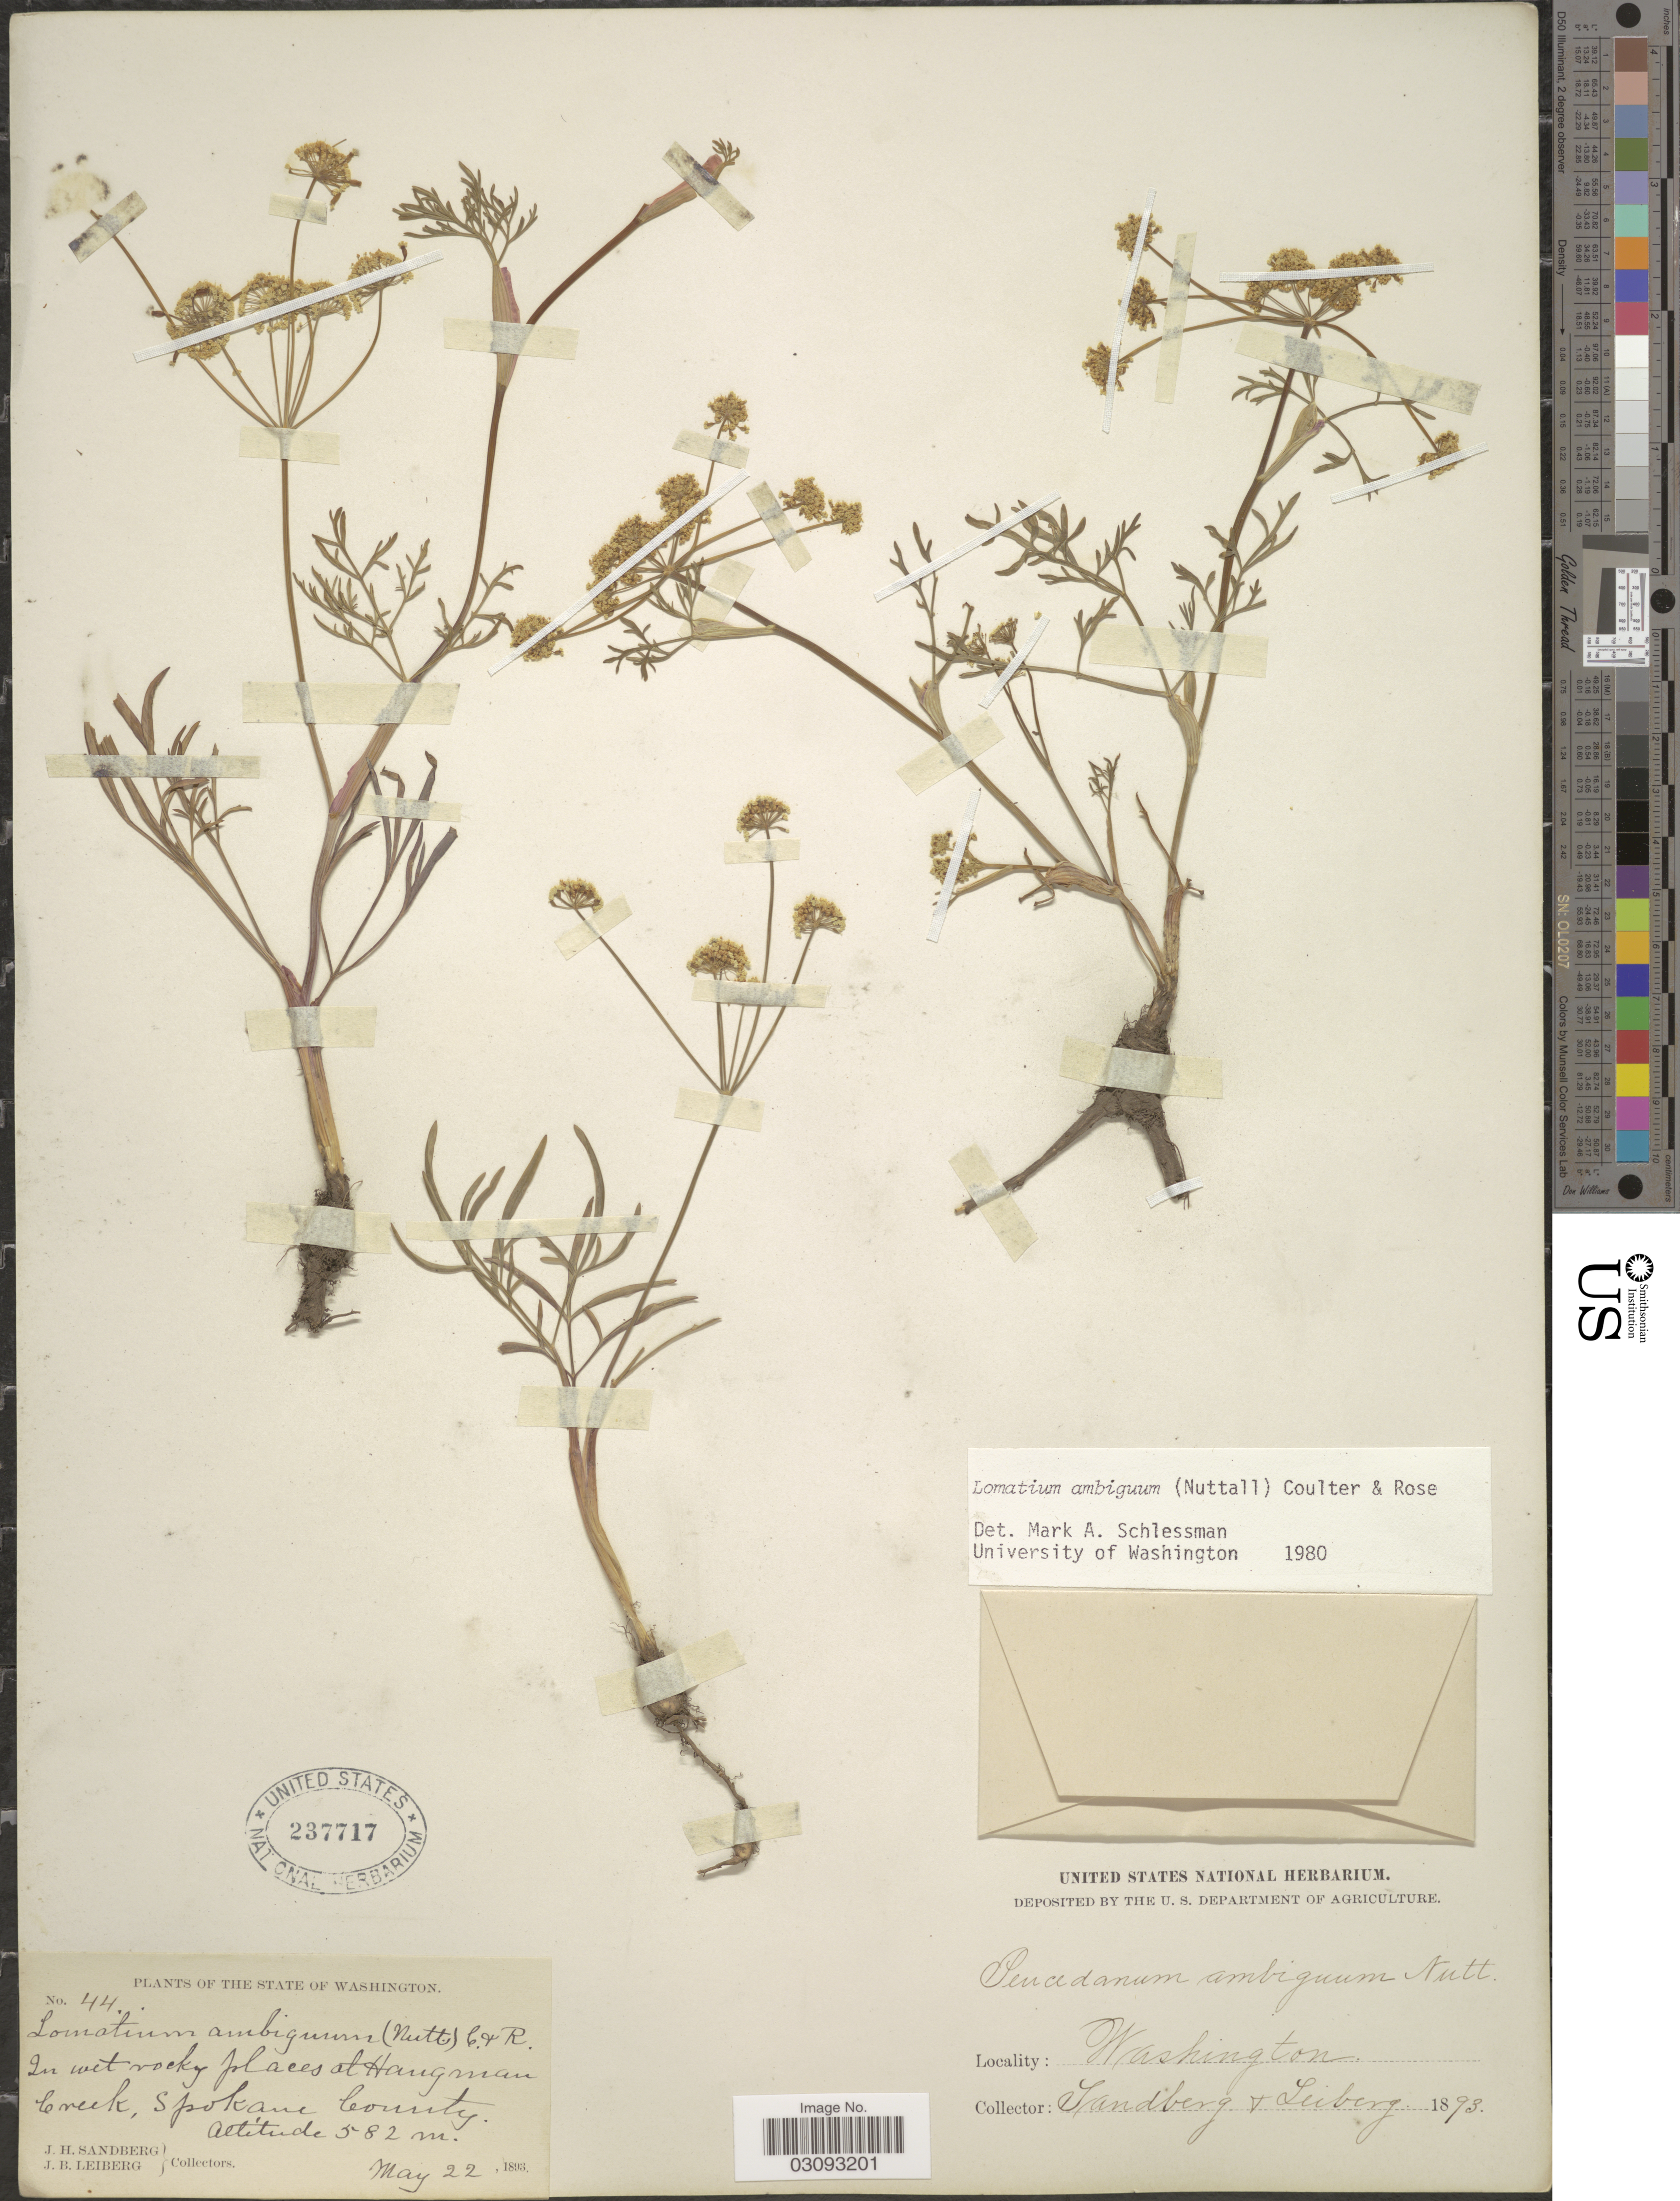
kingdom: Plantae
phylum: Tracheophyta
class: Magnoliopsida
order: Apiales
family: Apiaceae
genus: Lomatium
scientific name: Lomatium ambiguum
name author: (Nutt.) Coult. & Rose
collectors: J. H. Sandberg & J. B. Leiberg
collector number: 44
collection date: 1893-05-22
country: United States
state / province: Washington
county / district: Spokane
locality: Hangman Creek, Spokane County.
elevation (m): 582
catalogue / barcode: US 237717